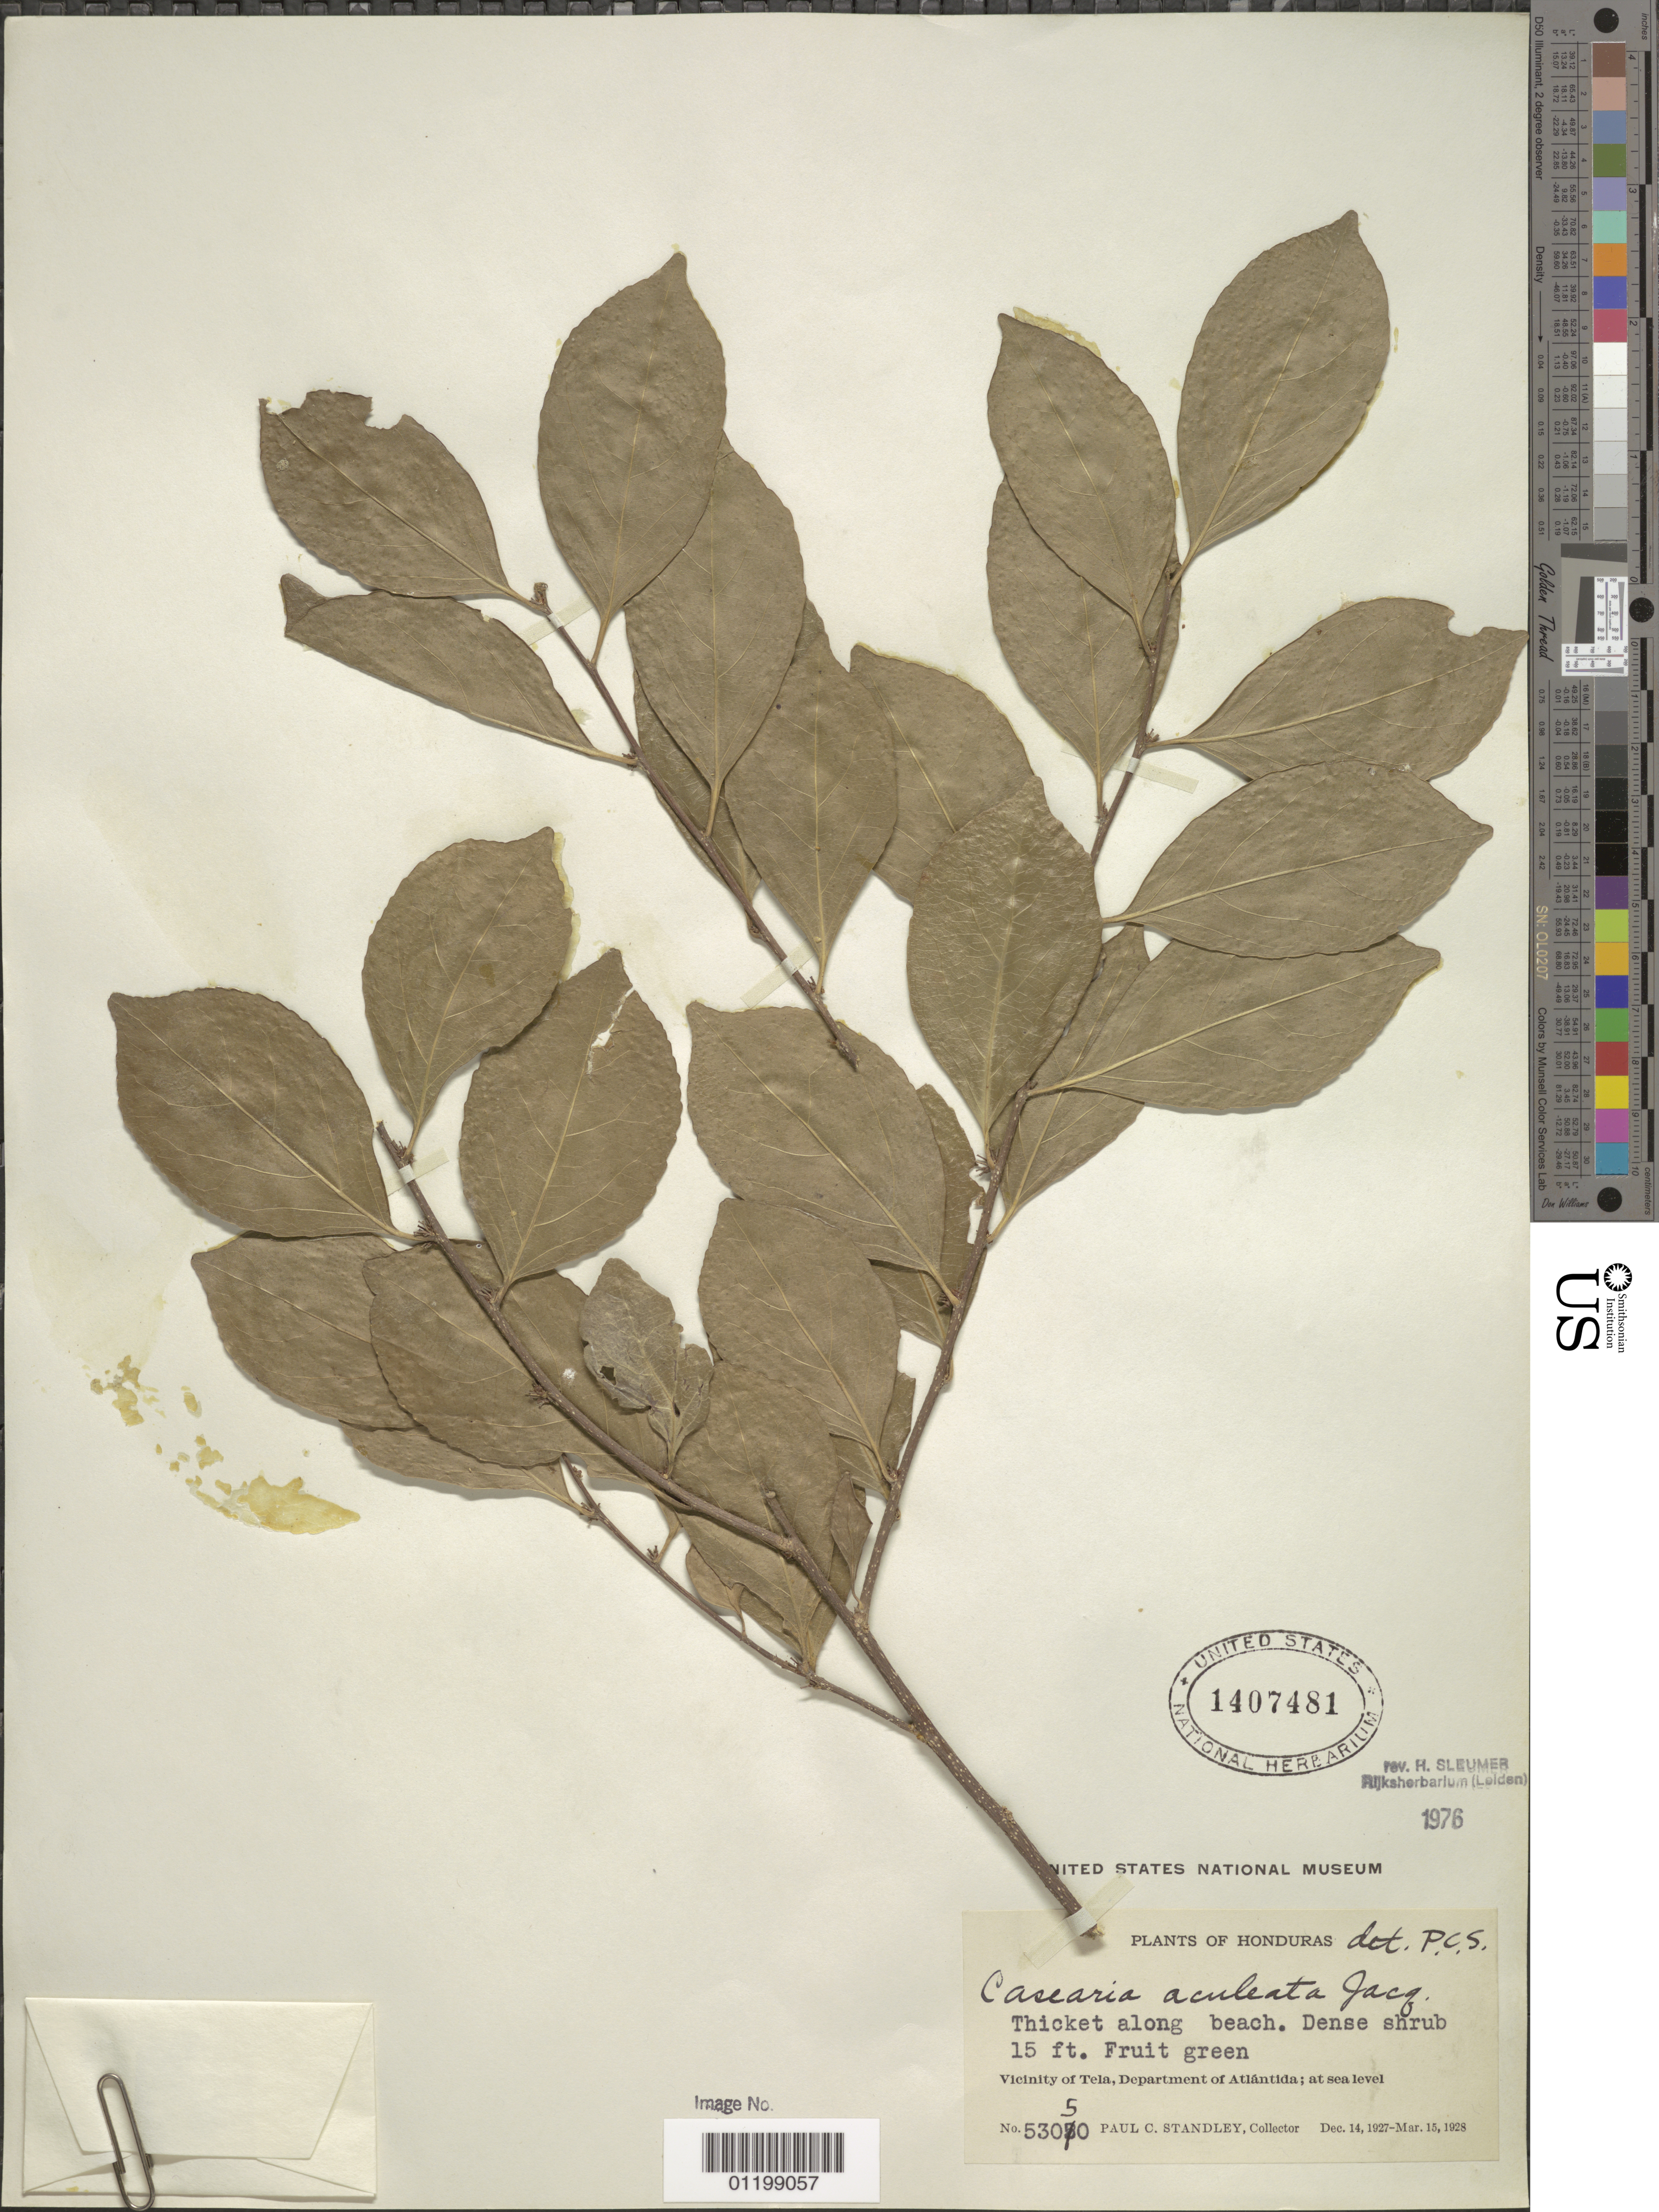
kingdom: Plantae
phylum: Tracheophyta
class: Magnoliopsida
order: Malpighiales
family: Salicaceae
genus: Casearia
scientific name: Casearia aculeata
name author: Jacq.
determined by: Sleumer, H. O.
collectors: P. C. Standley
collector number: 53050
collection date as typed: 14 Dec 1927 to 15 Mar 1928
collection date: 1927-12-14/1928-03-15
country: Honduras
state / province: Atlántida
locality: Vicinity of Tela, sea level.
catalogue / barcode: US 1407481